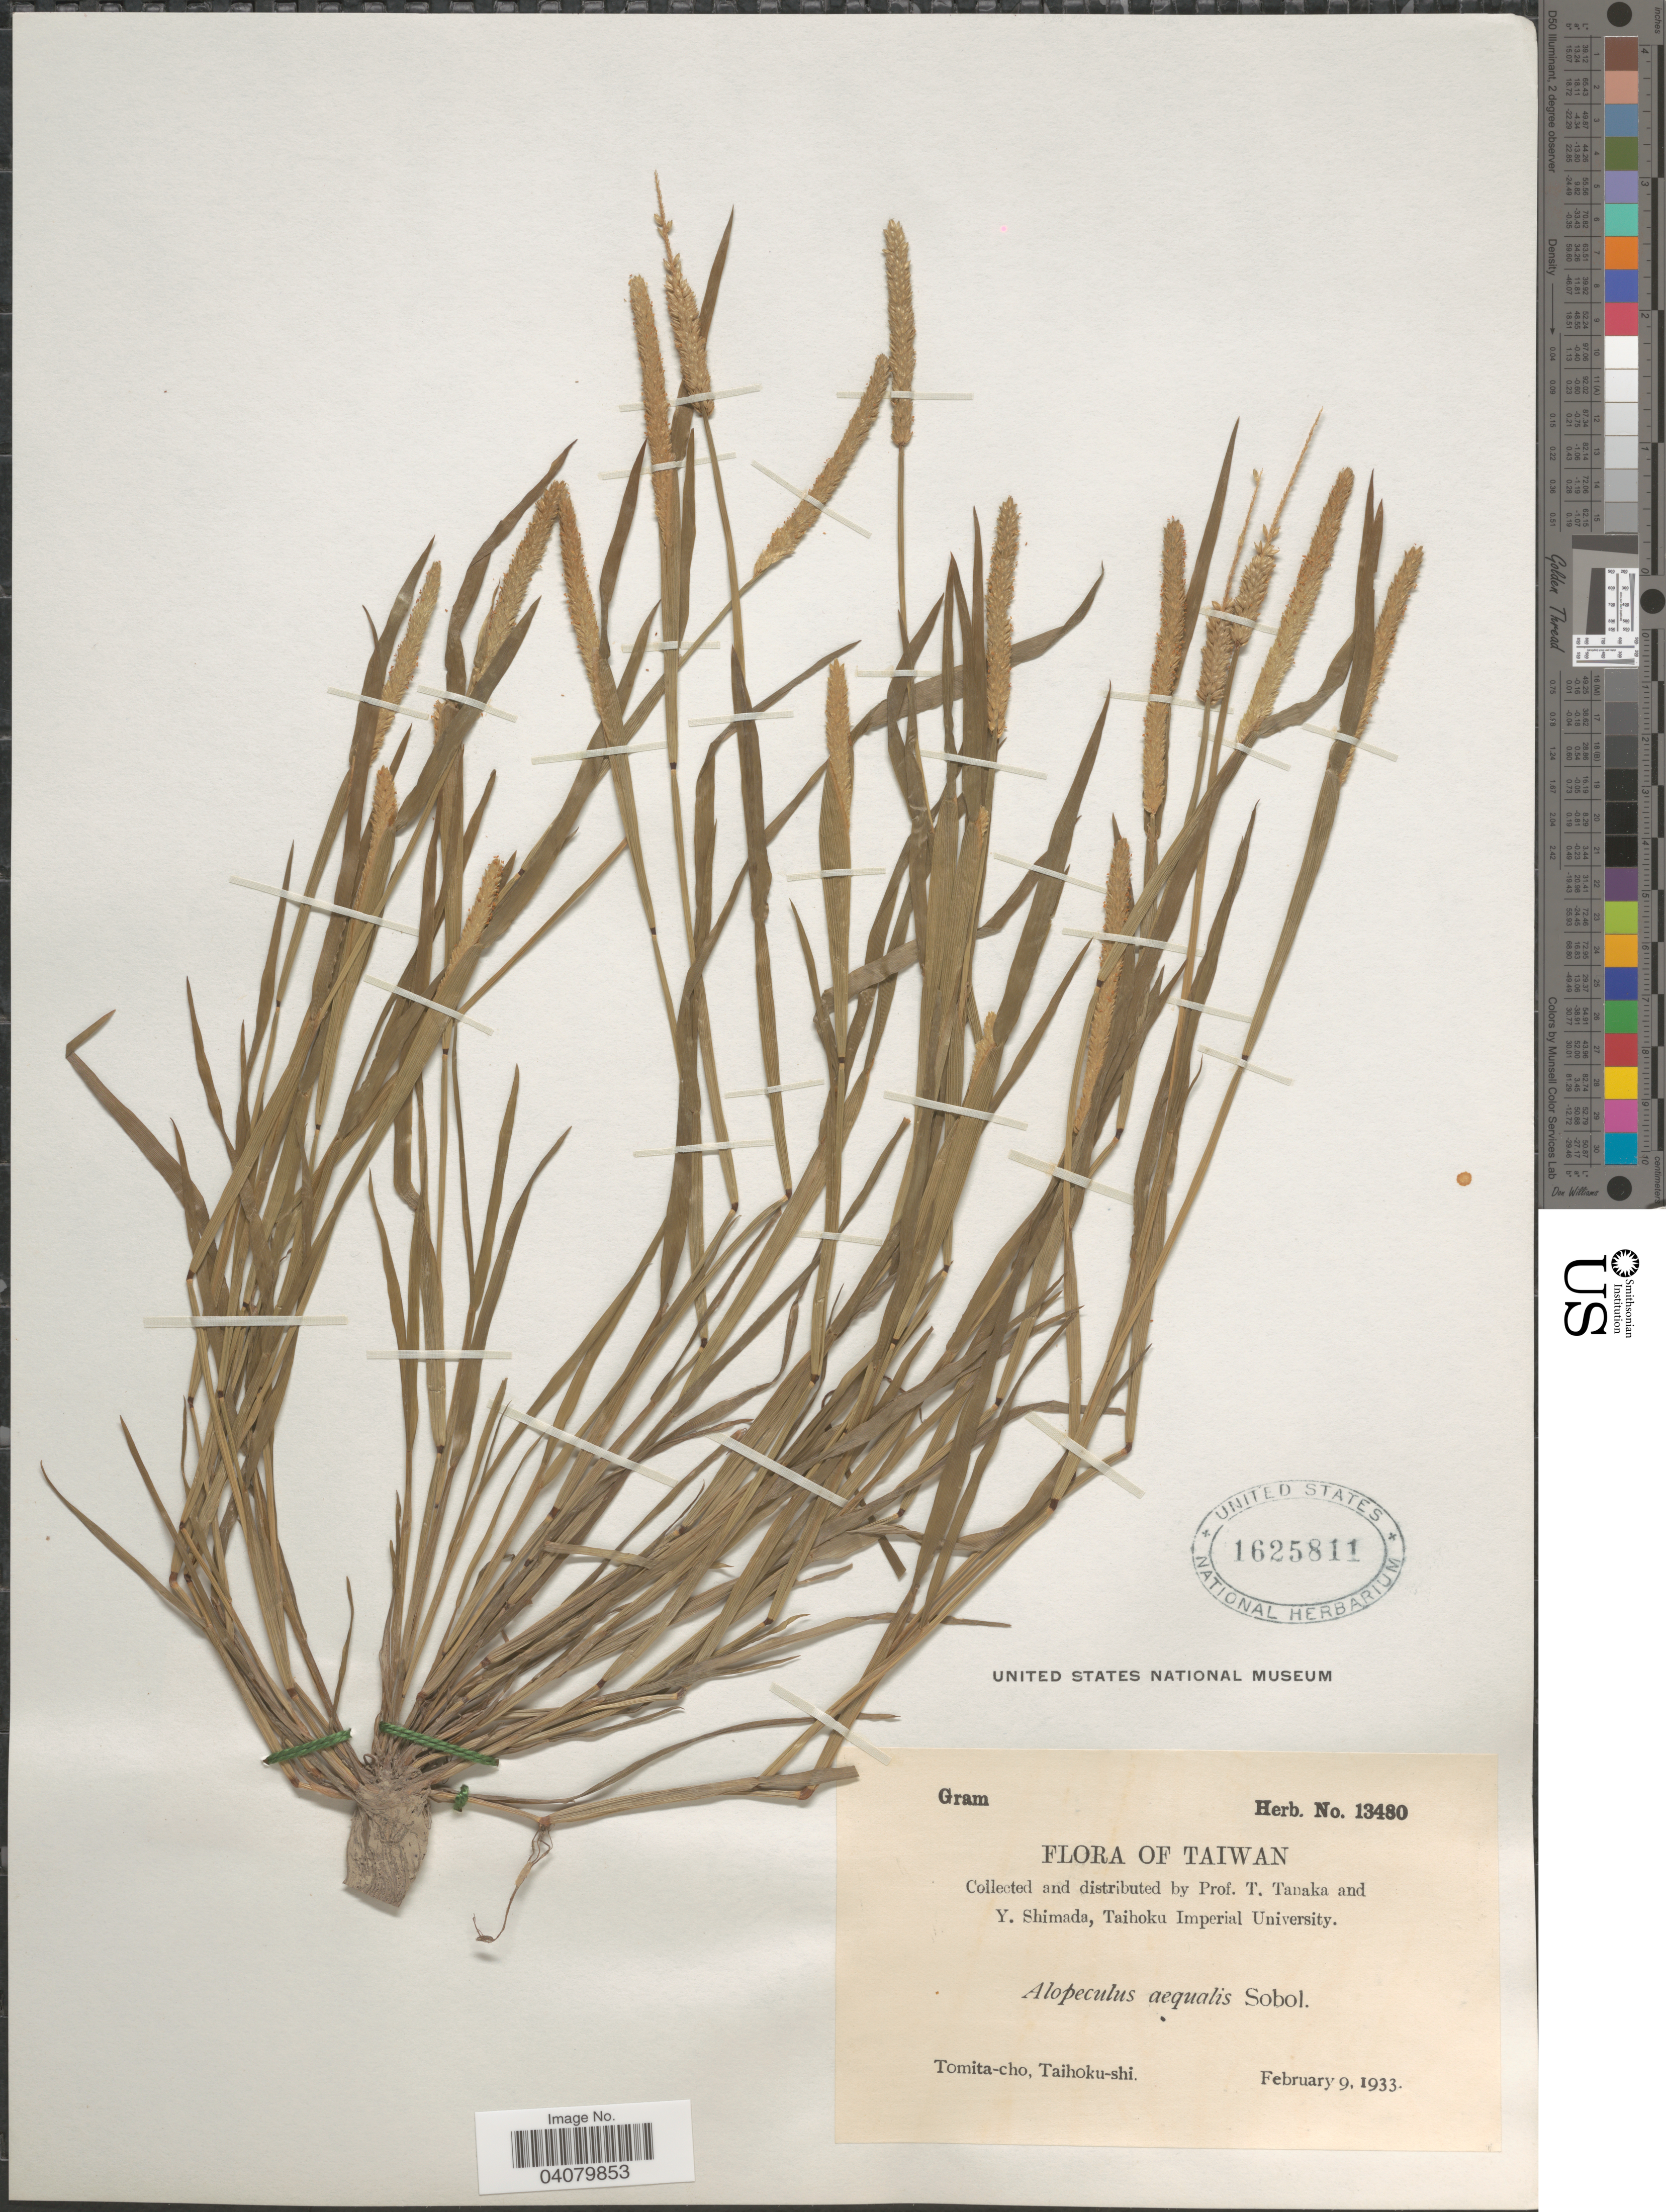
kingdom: Plantae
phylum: Tracheophyta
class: Liliopsida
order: Poales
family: Poaceae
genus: Alopecurus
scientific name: Alopecurus aequalis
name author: Sobol.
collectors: T. Tanaka & Y. Shimada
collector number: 13480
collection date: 1933-02-09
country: Taiwan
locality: Tomita-cho, Taihoku-shi.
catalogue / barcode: US 1625811